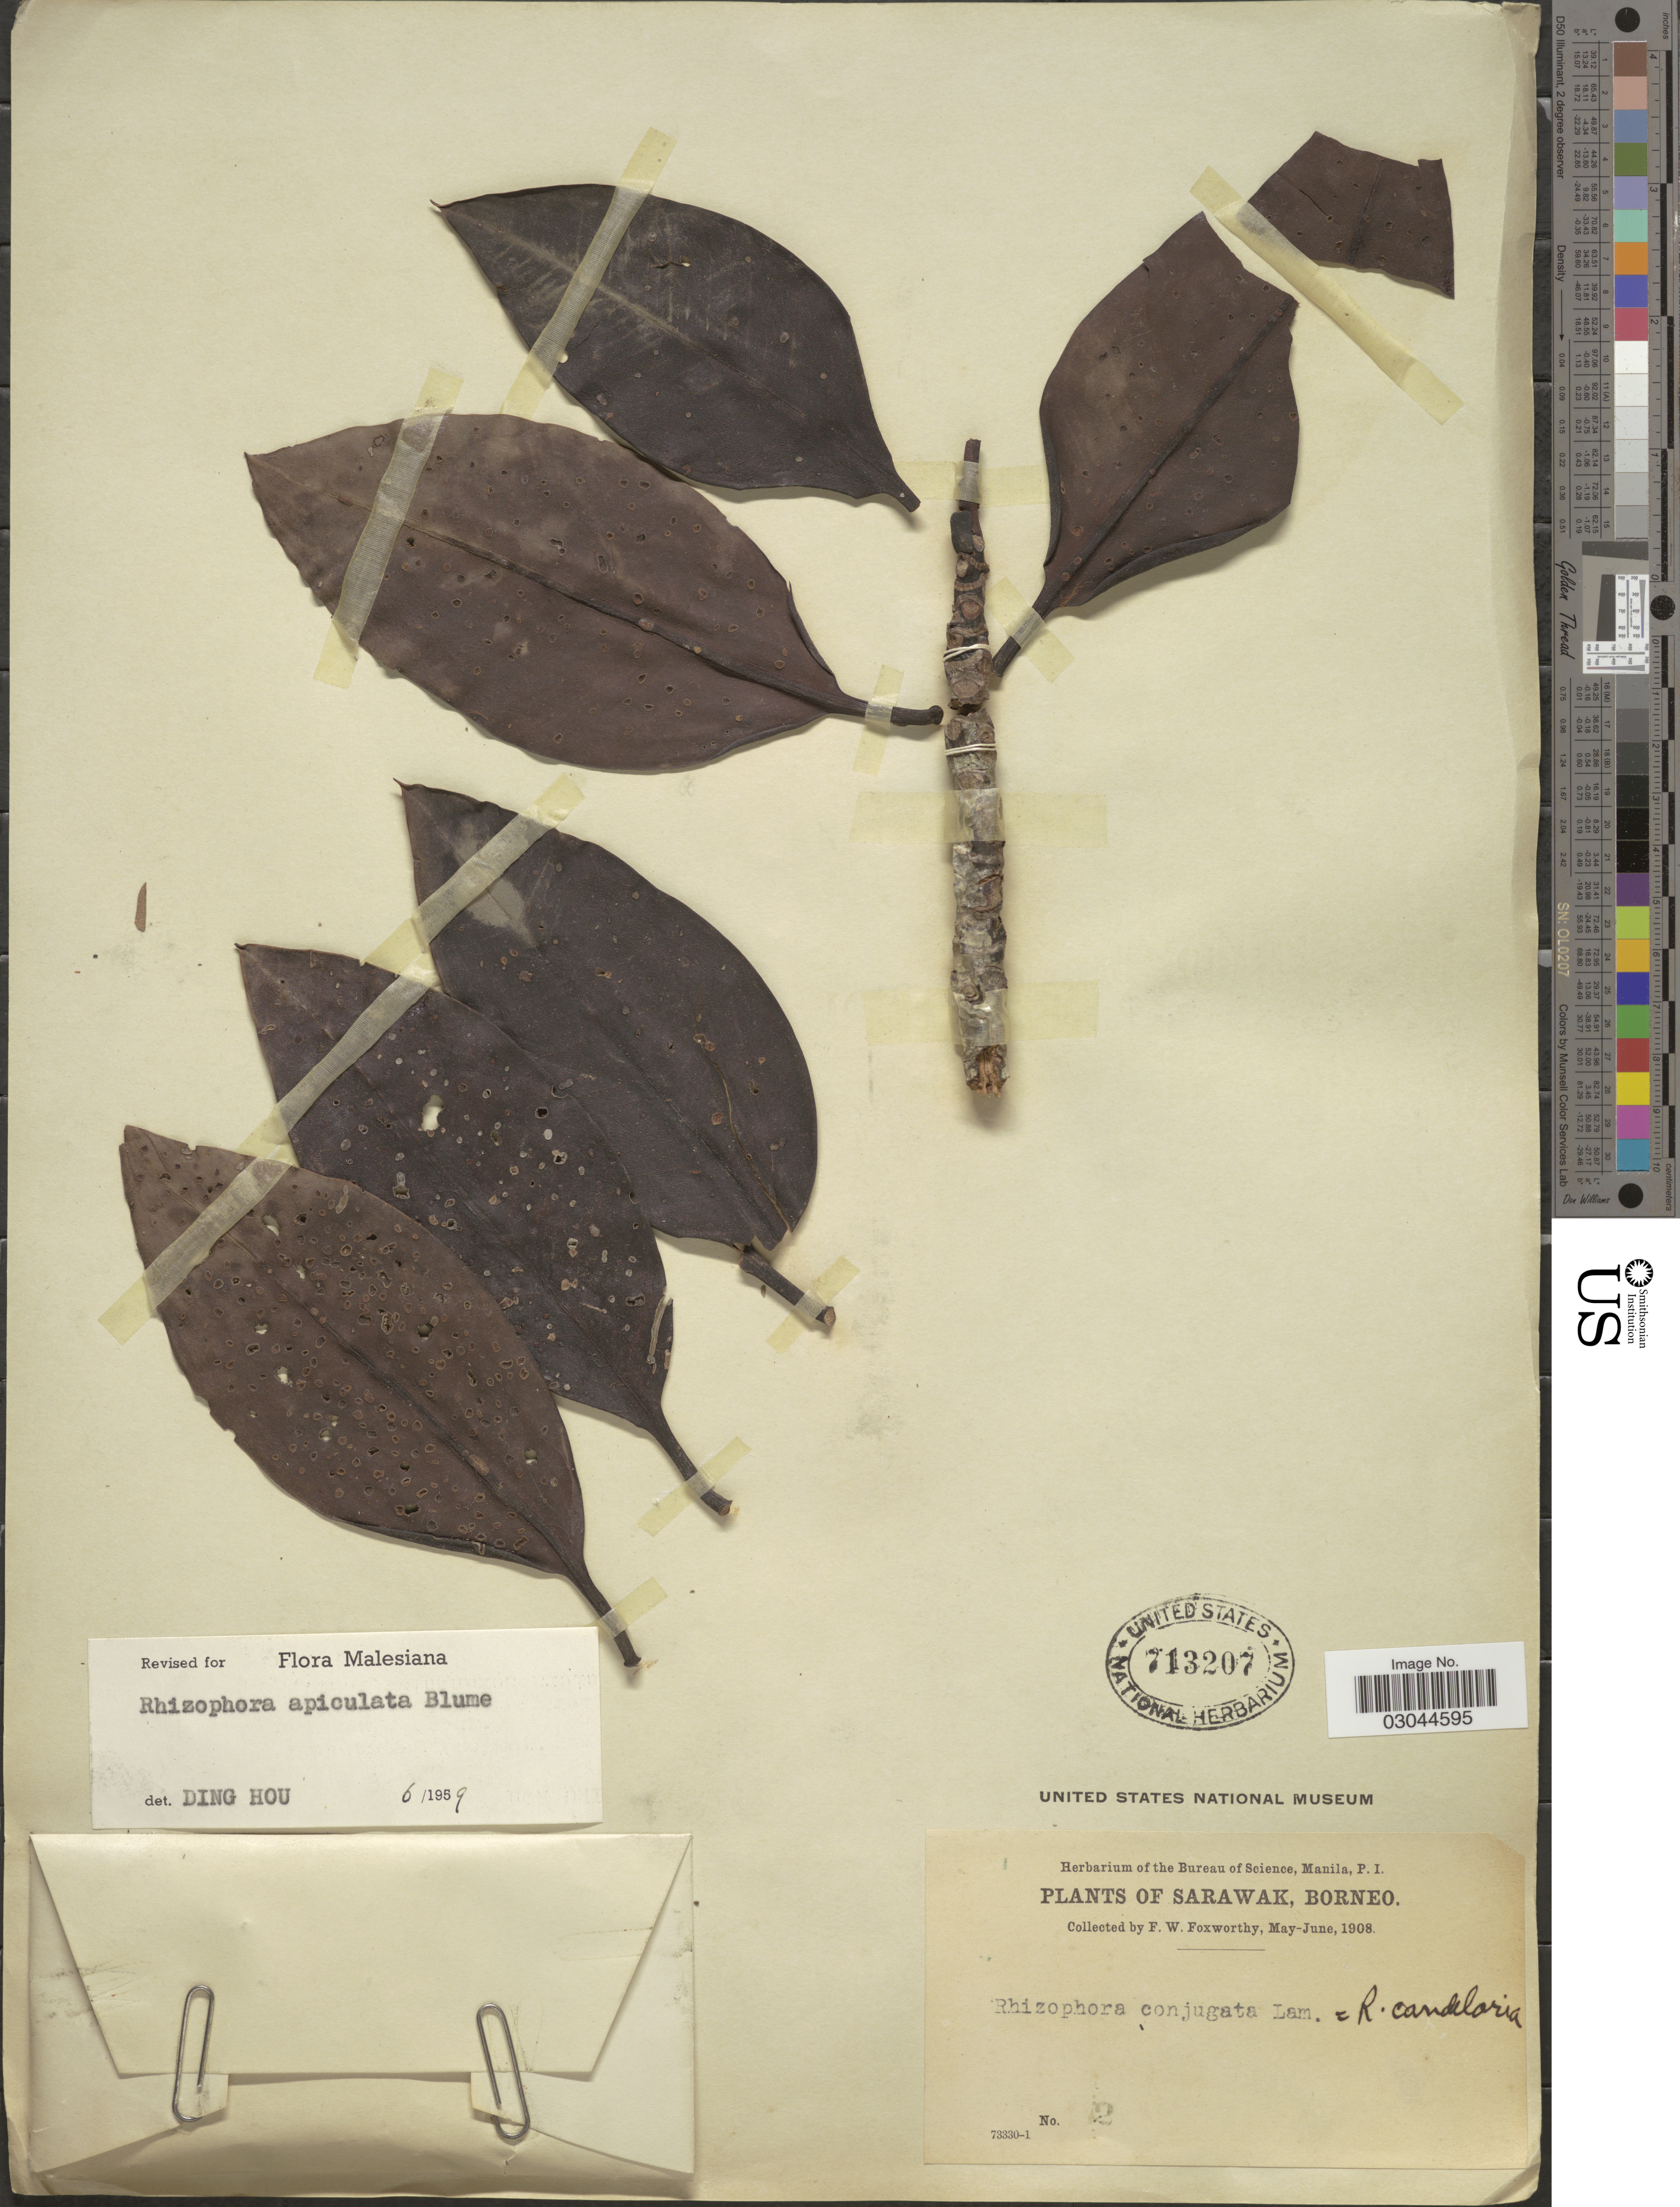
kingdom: Plantae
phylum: Tracheophyta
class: Magnoliopsida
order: Malpighiales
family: Rhizophoraceae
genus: Rhizophora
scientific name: Rhizophora apiculata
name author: Blume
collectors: F. W. Foxworthy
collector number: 72*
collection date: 1908-05/1908-06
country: Malaysia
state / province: Sarawak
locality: Borneo.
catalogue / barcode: US 713207